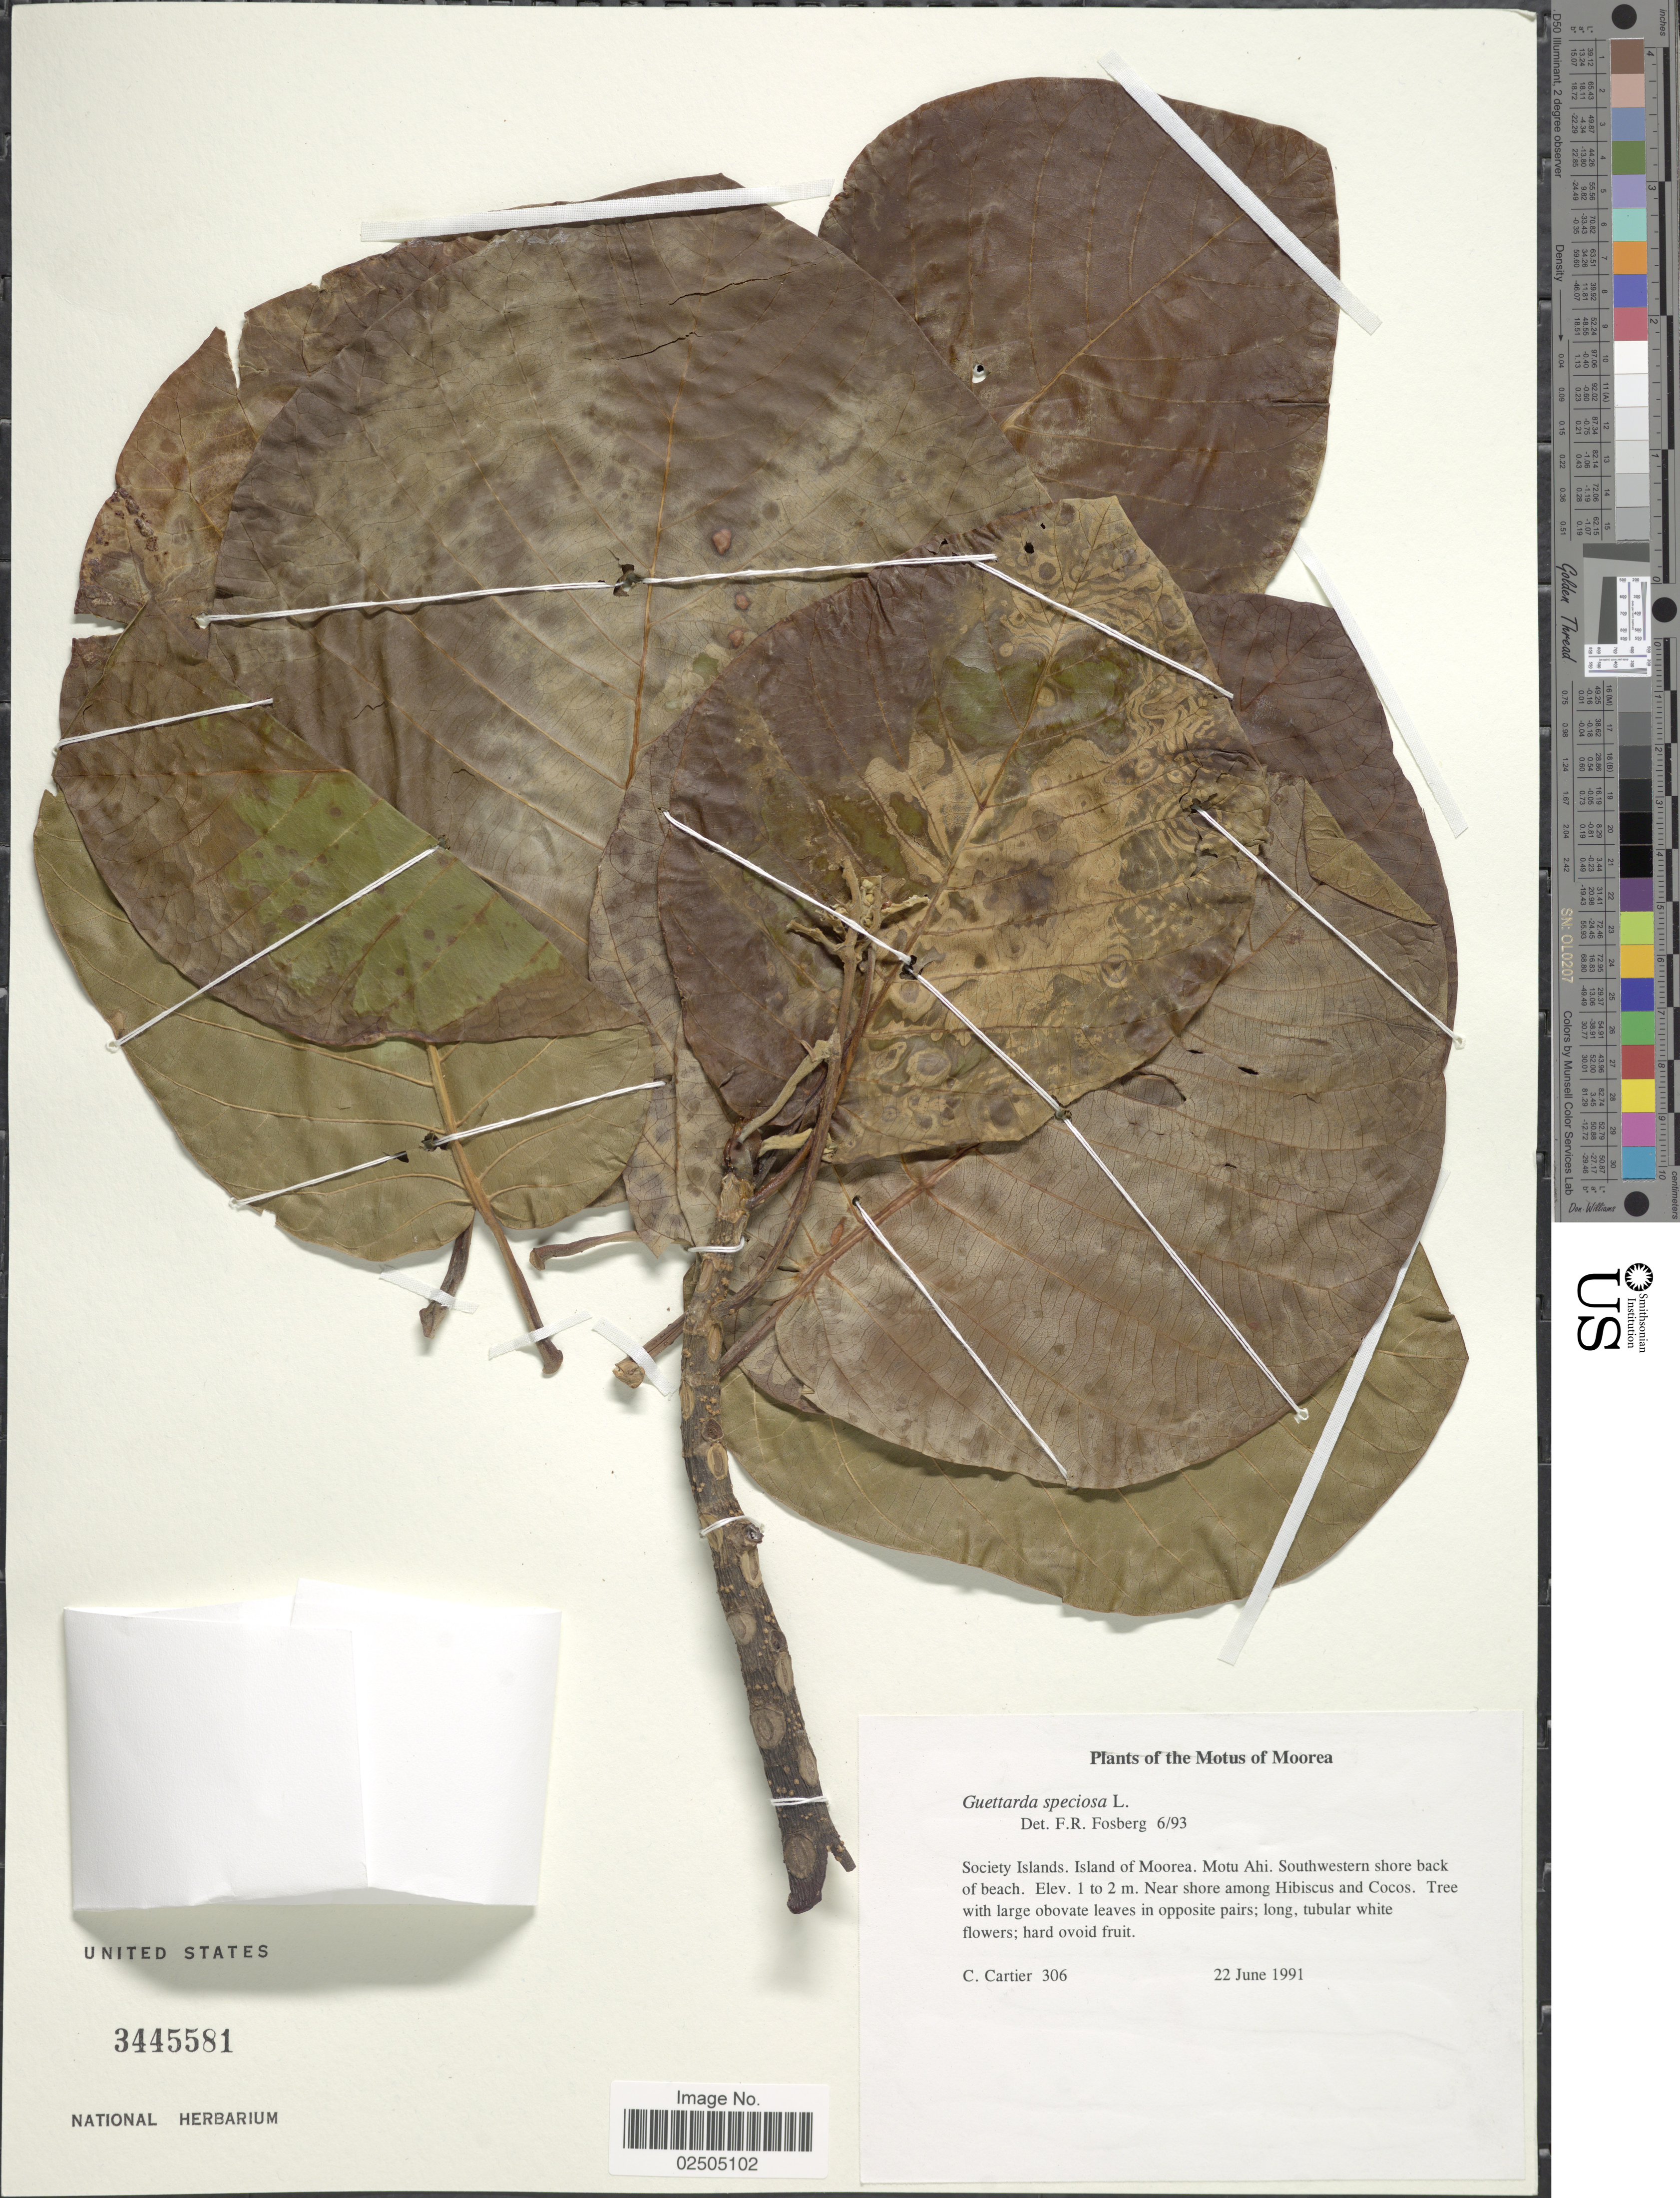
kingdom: Plantae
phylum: Tracheophyta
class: Magnoliopsida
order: Gentianales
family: Rubiaceae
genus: Guettarda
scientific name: Guettarda speciosa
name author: L.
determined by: Fosberg, F. R.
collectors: C. Cartier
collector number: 306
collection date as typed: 22 Jun 1991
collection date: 1991-06-22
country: French Polynesia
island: Moorea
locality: Southwestern shore back of beach, Ahi [Society Is.]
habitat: Near shore among Hibiscus and Cocos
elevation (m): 1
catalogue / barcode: US 3445581